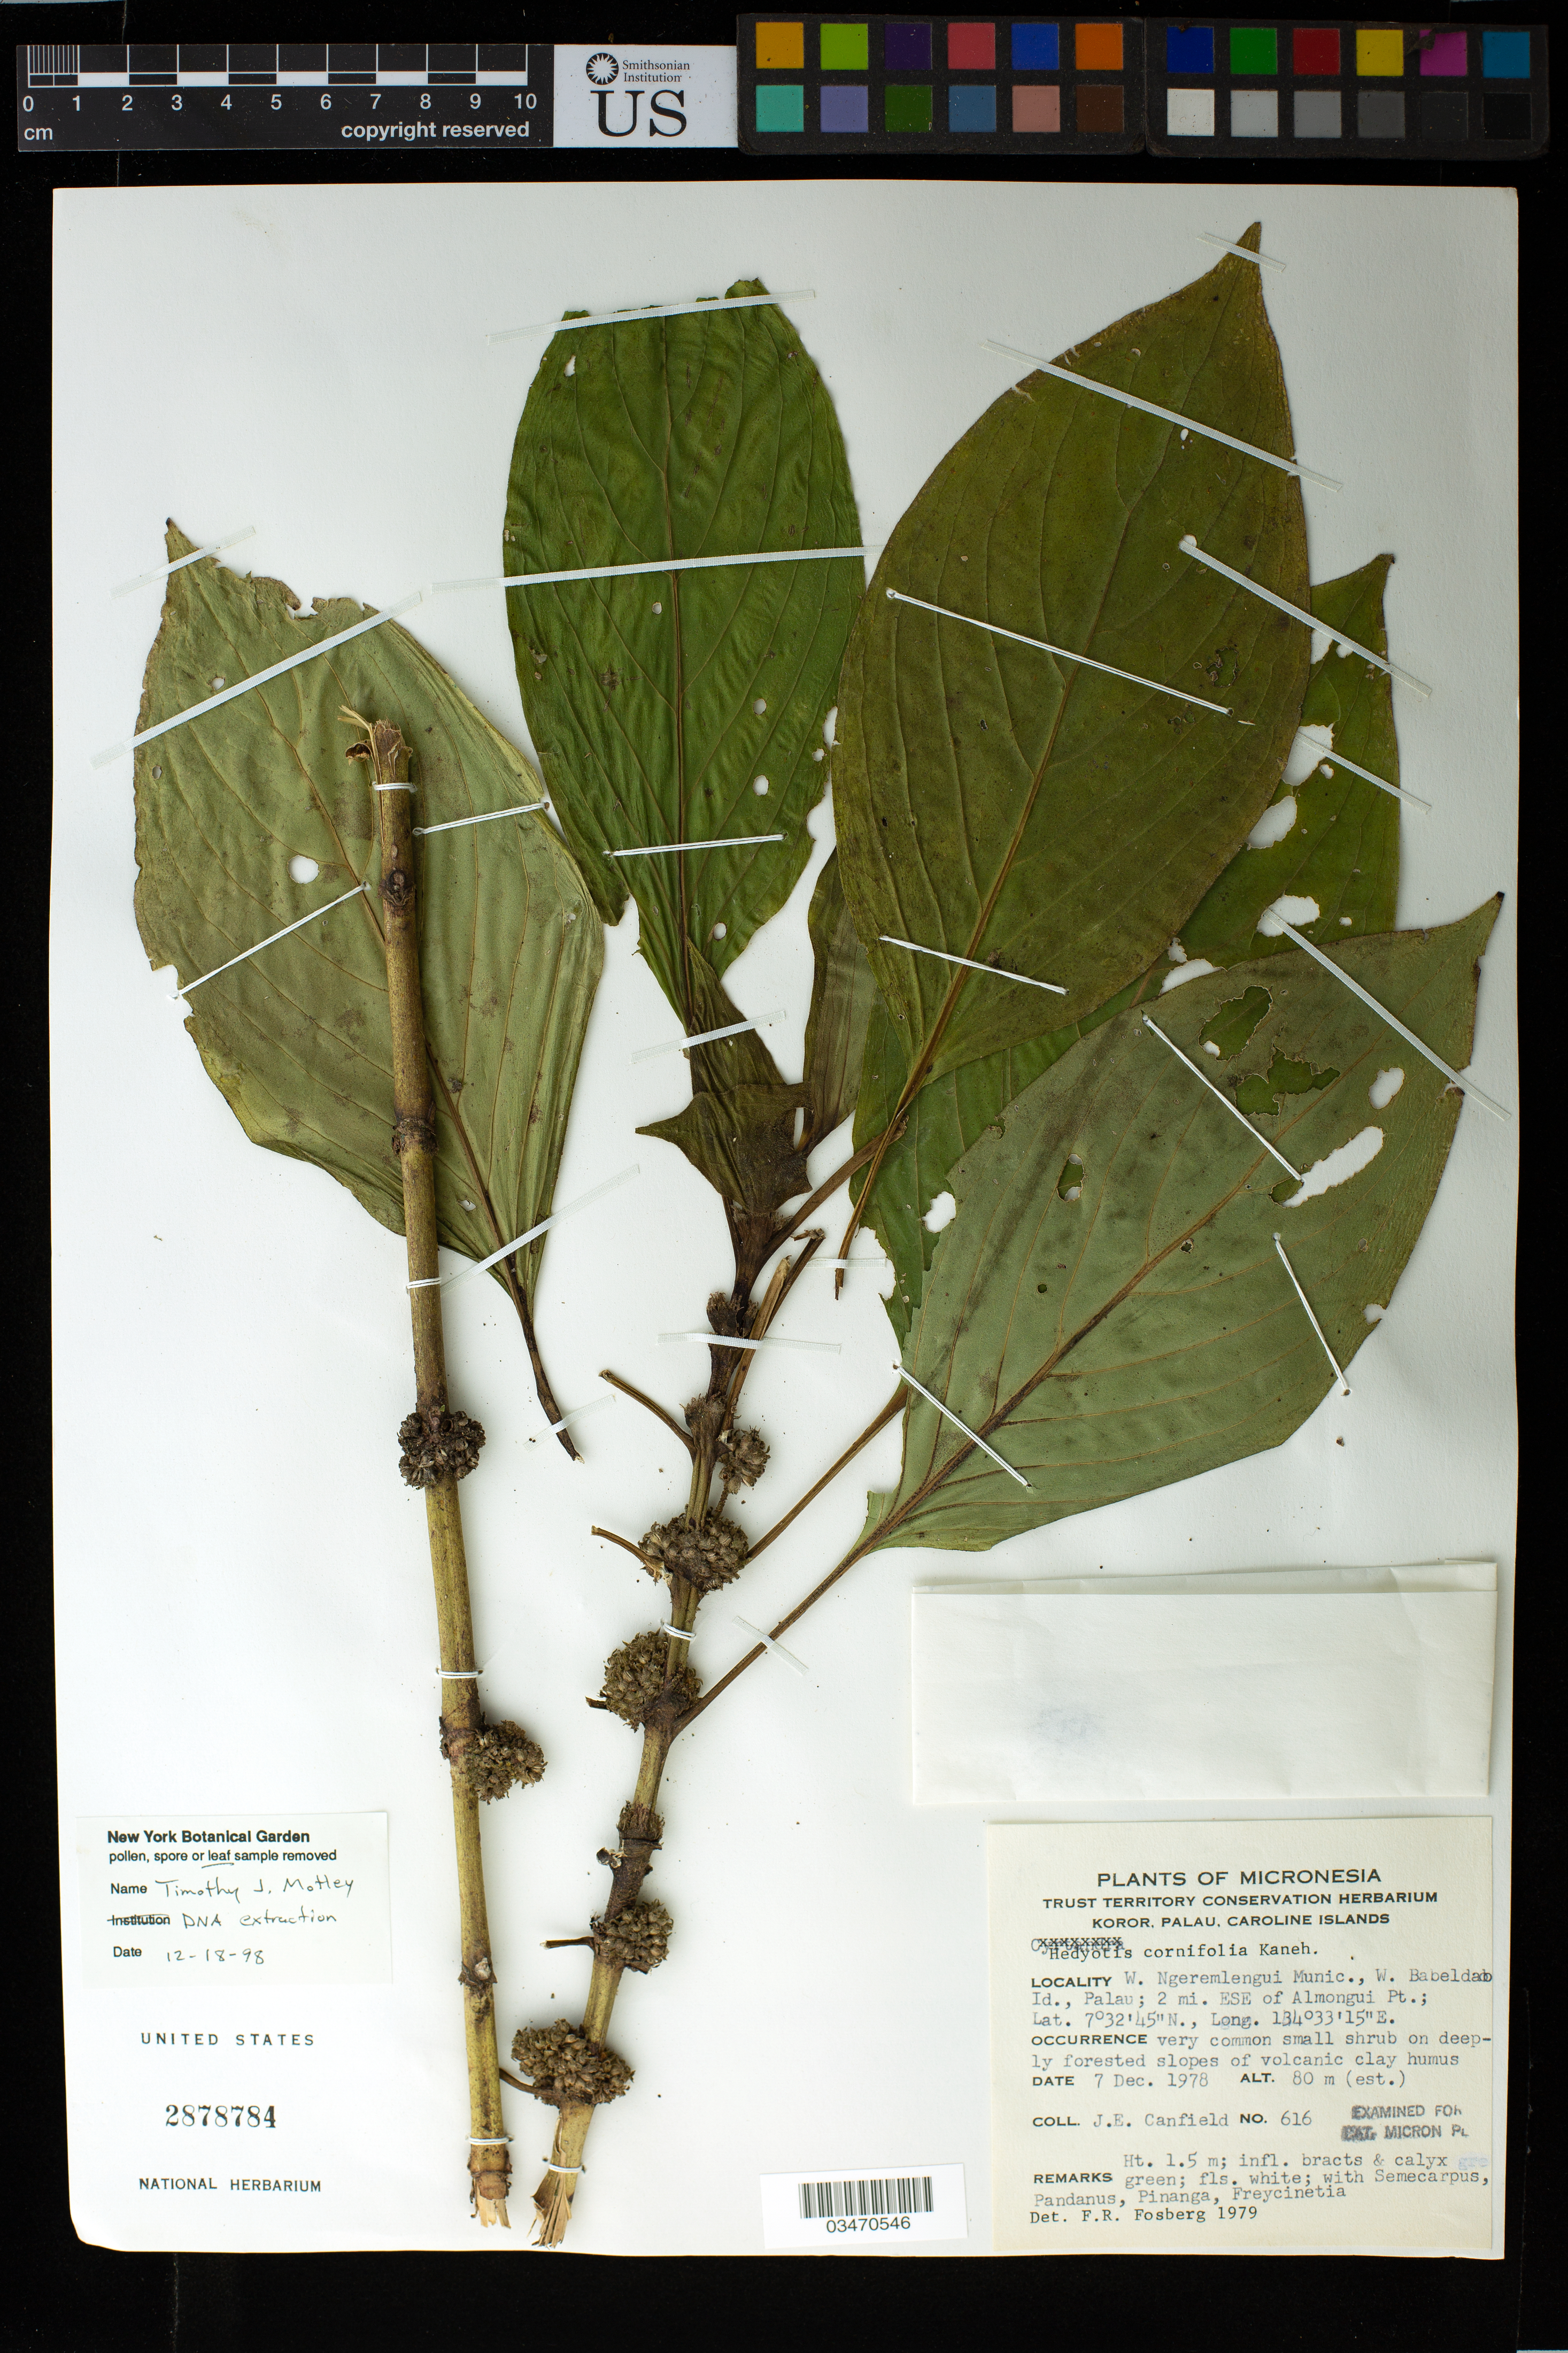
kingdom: Plantae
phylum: Tracheophyta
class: Magnoliopsida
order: Gentianales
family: Rubiaceae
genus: Hedyotis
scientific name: Hedyotis cornifolia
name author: Kaneh.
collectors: J. E. Canfield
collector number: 616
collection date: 1978-12-07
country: Palau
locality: Micronesia, Koror, Palau, Caroline Islands, W. Ngeremlengui Munic., W. Babeldaob Id., Palau; ridge 2 mi. ESE of Almongui Pt.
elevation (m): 80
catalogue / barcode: US 2878784